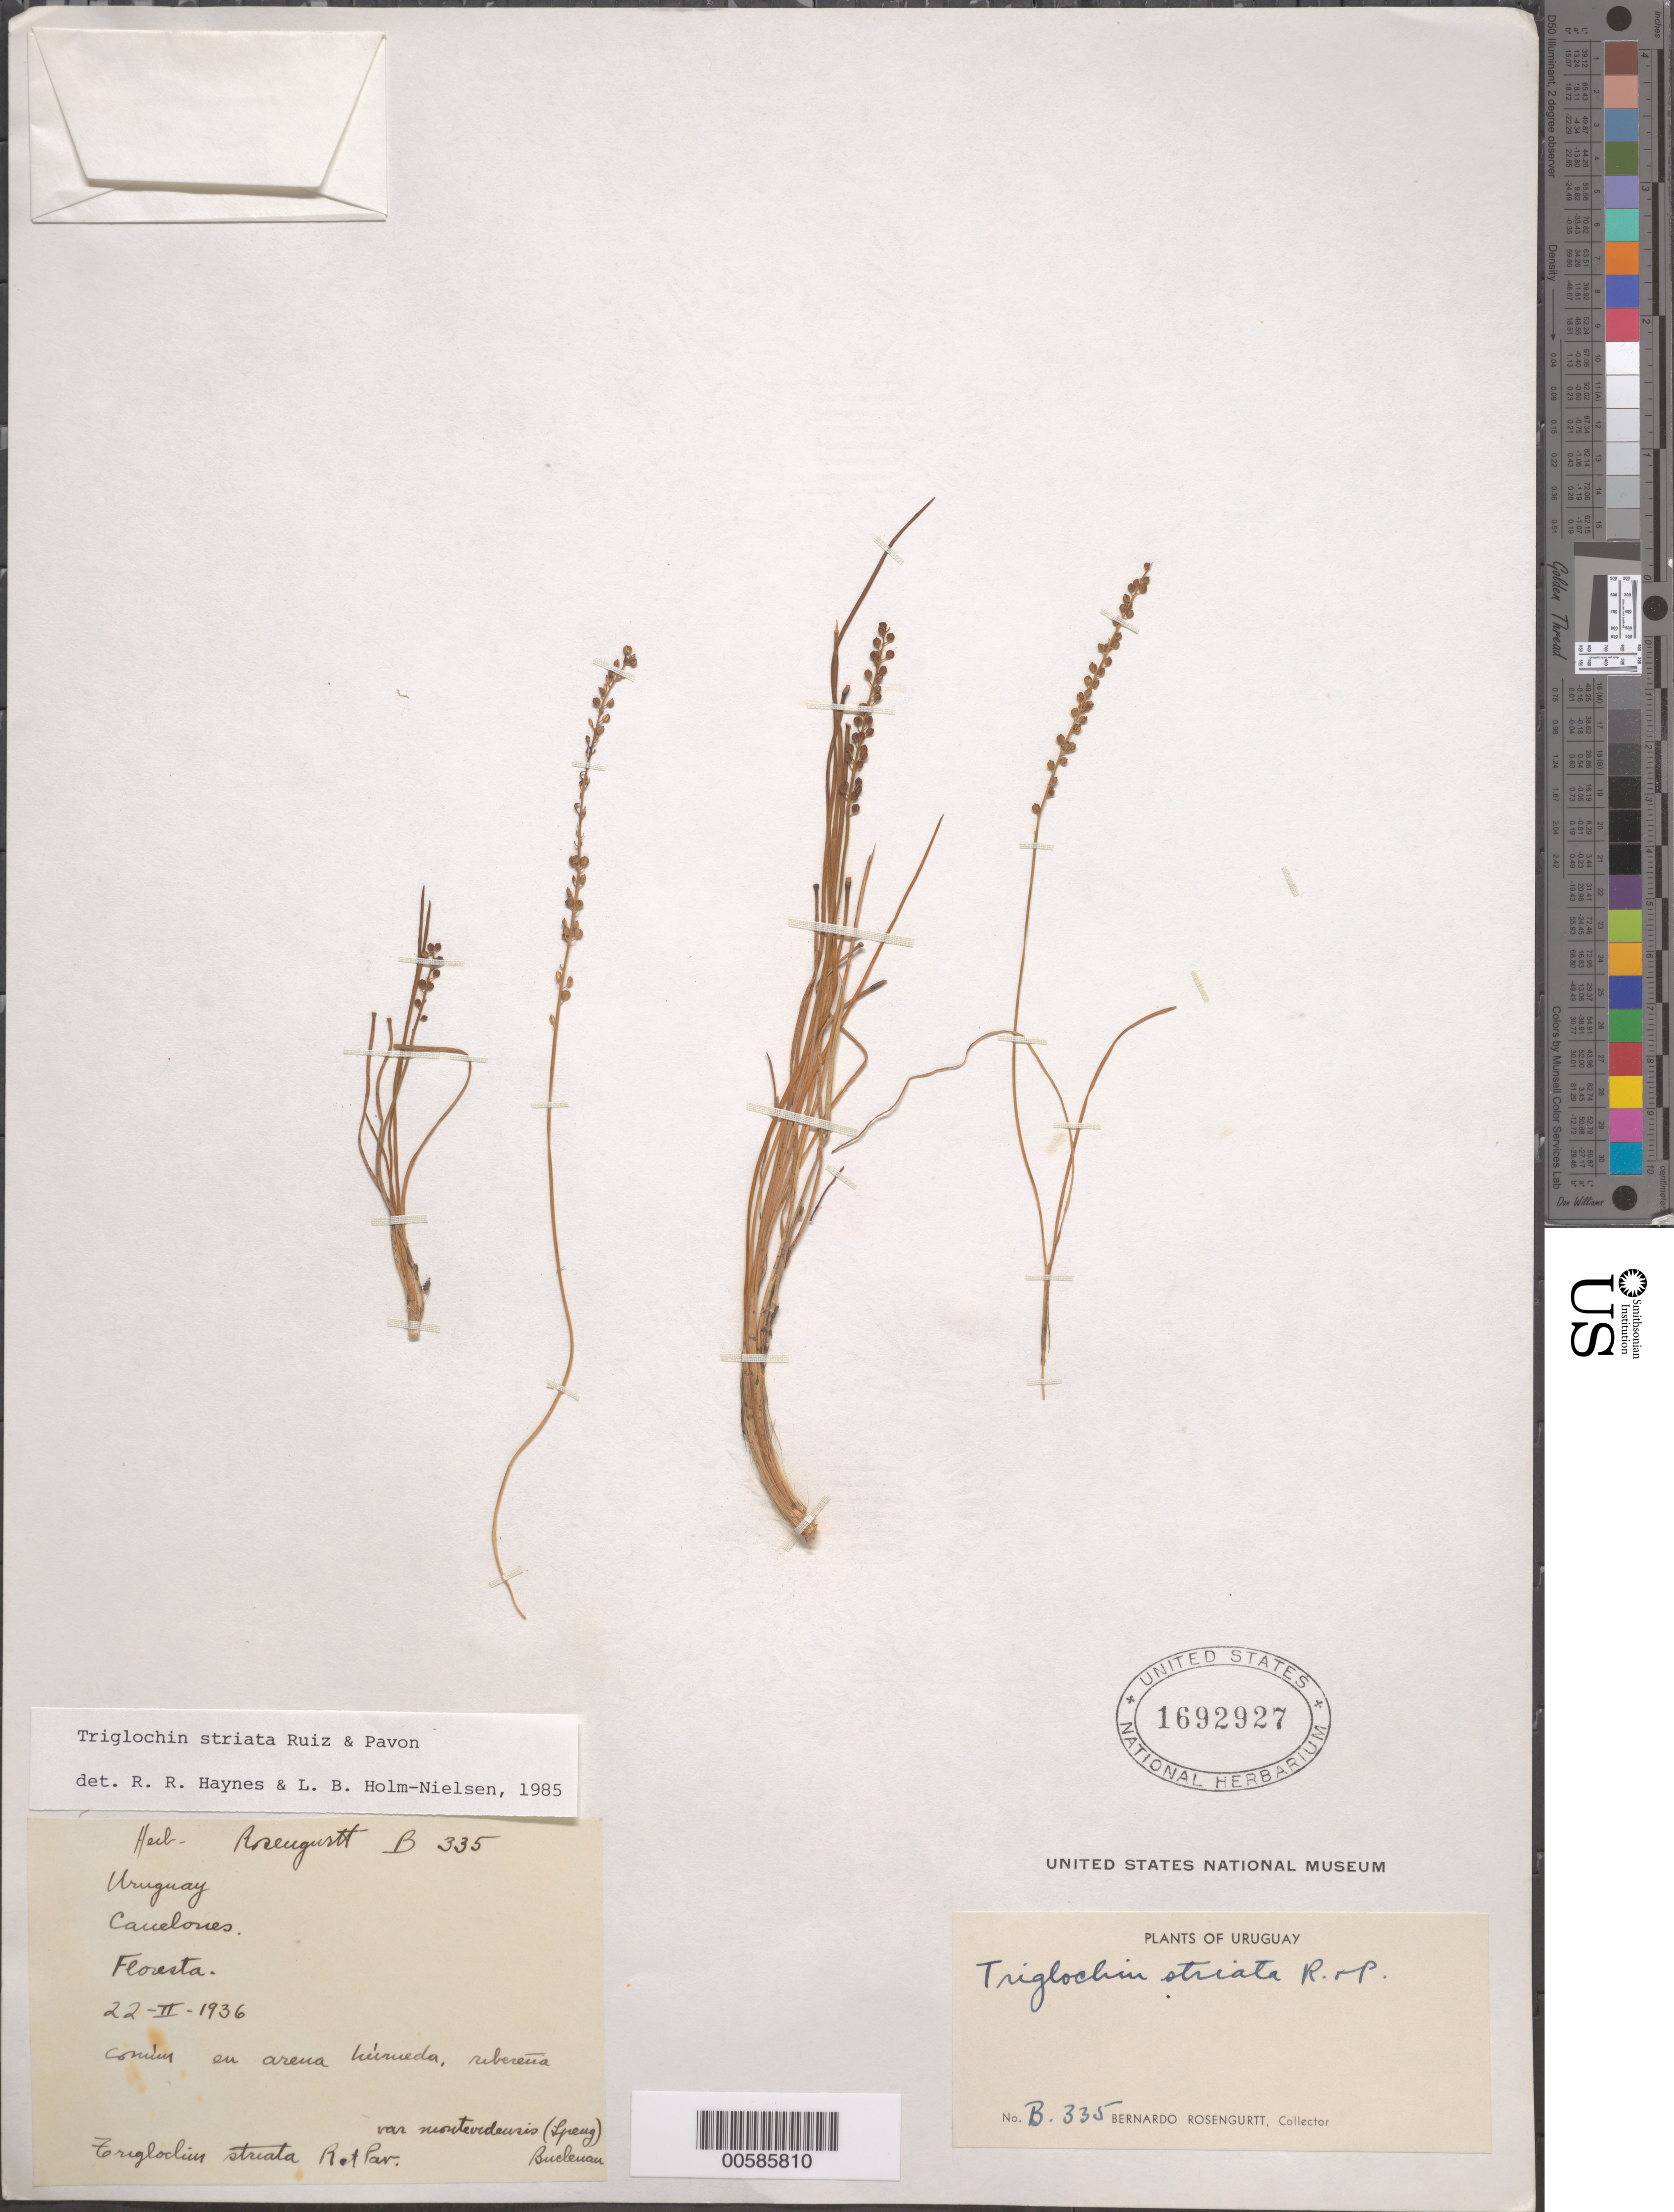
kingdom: Plantae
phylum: Tracheophyta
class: Liliopsida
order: Alismatales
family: Juncaginaceae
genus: Triglochin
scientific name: Triglochin striata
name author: Ruiz & Pav.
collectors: B. Rosengurtt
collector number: B335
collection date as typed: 22 Feb 1936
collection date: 1936-02-22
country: Uruguay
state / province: Canelones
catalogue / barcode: US 1692927